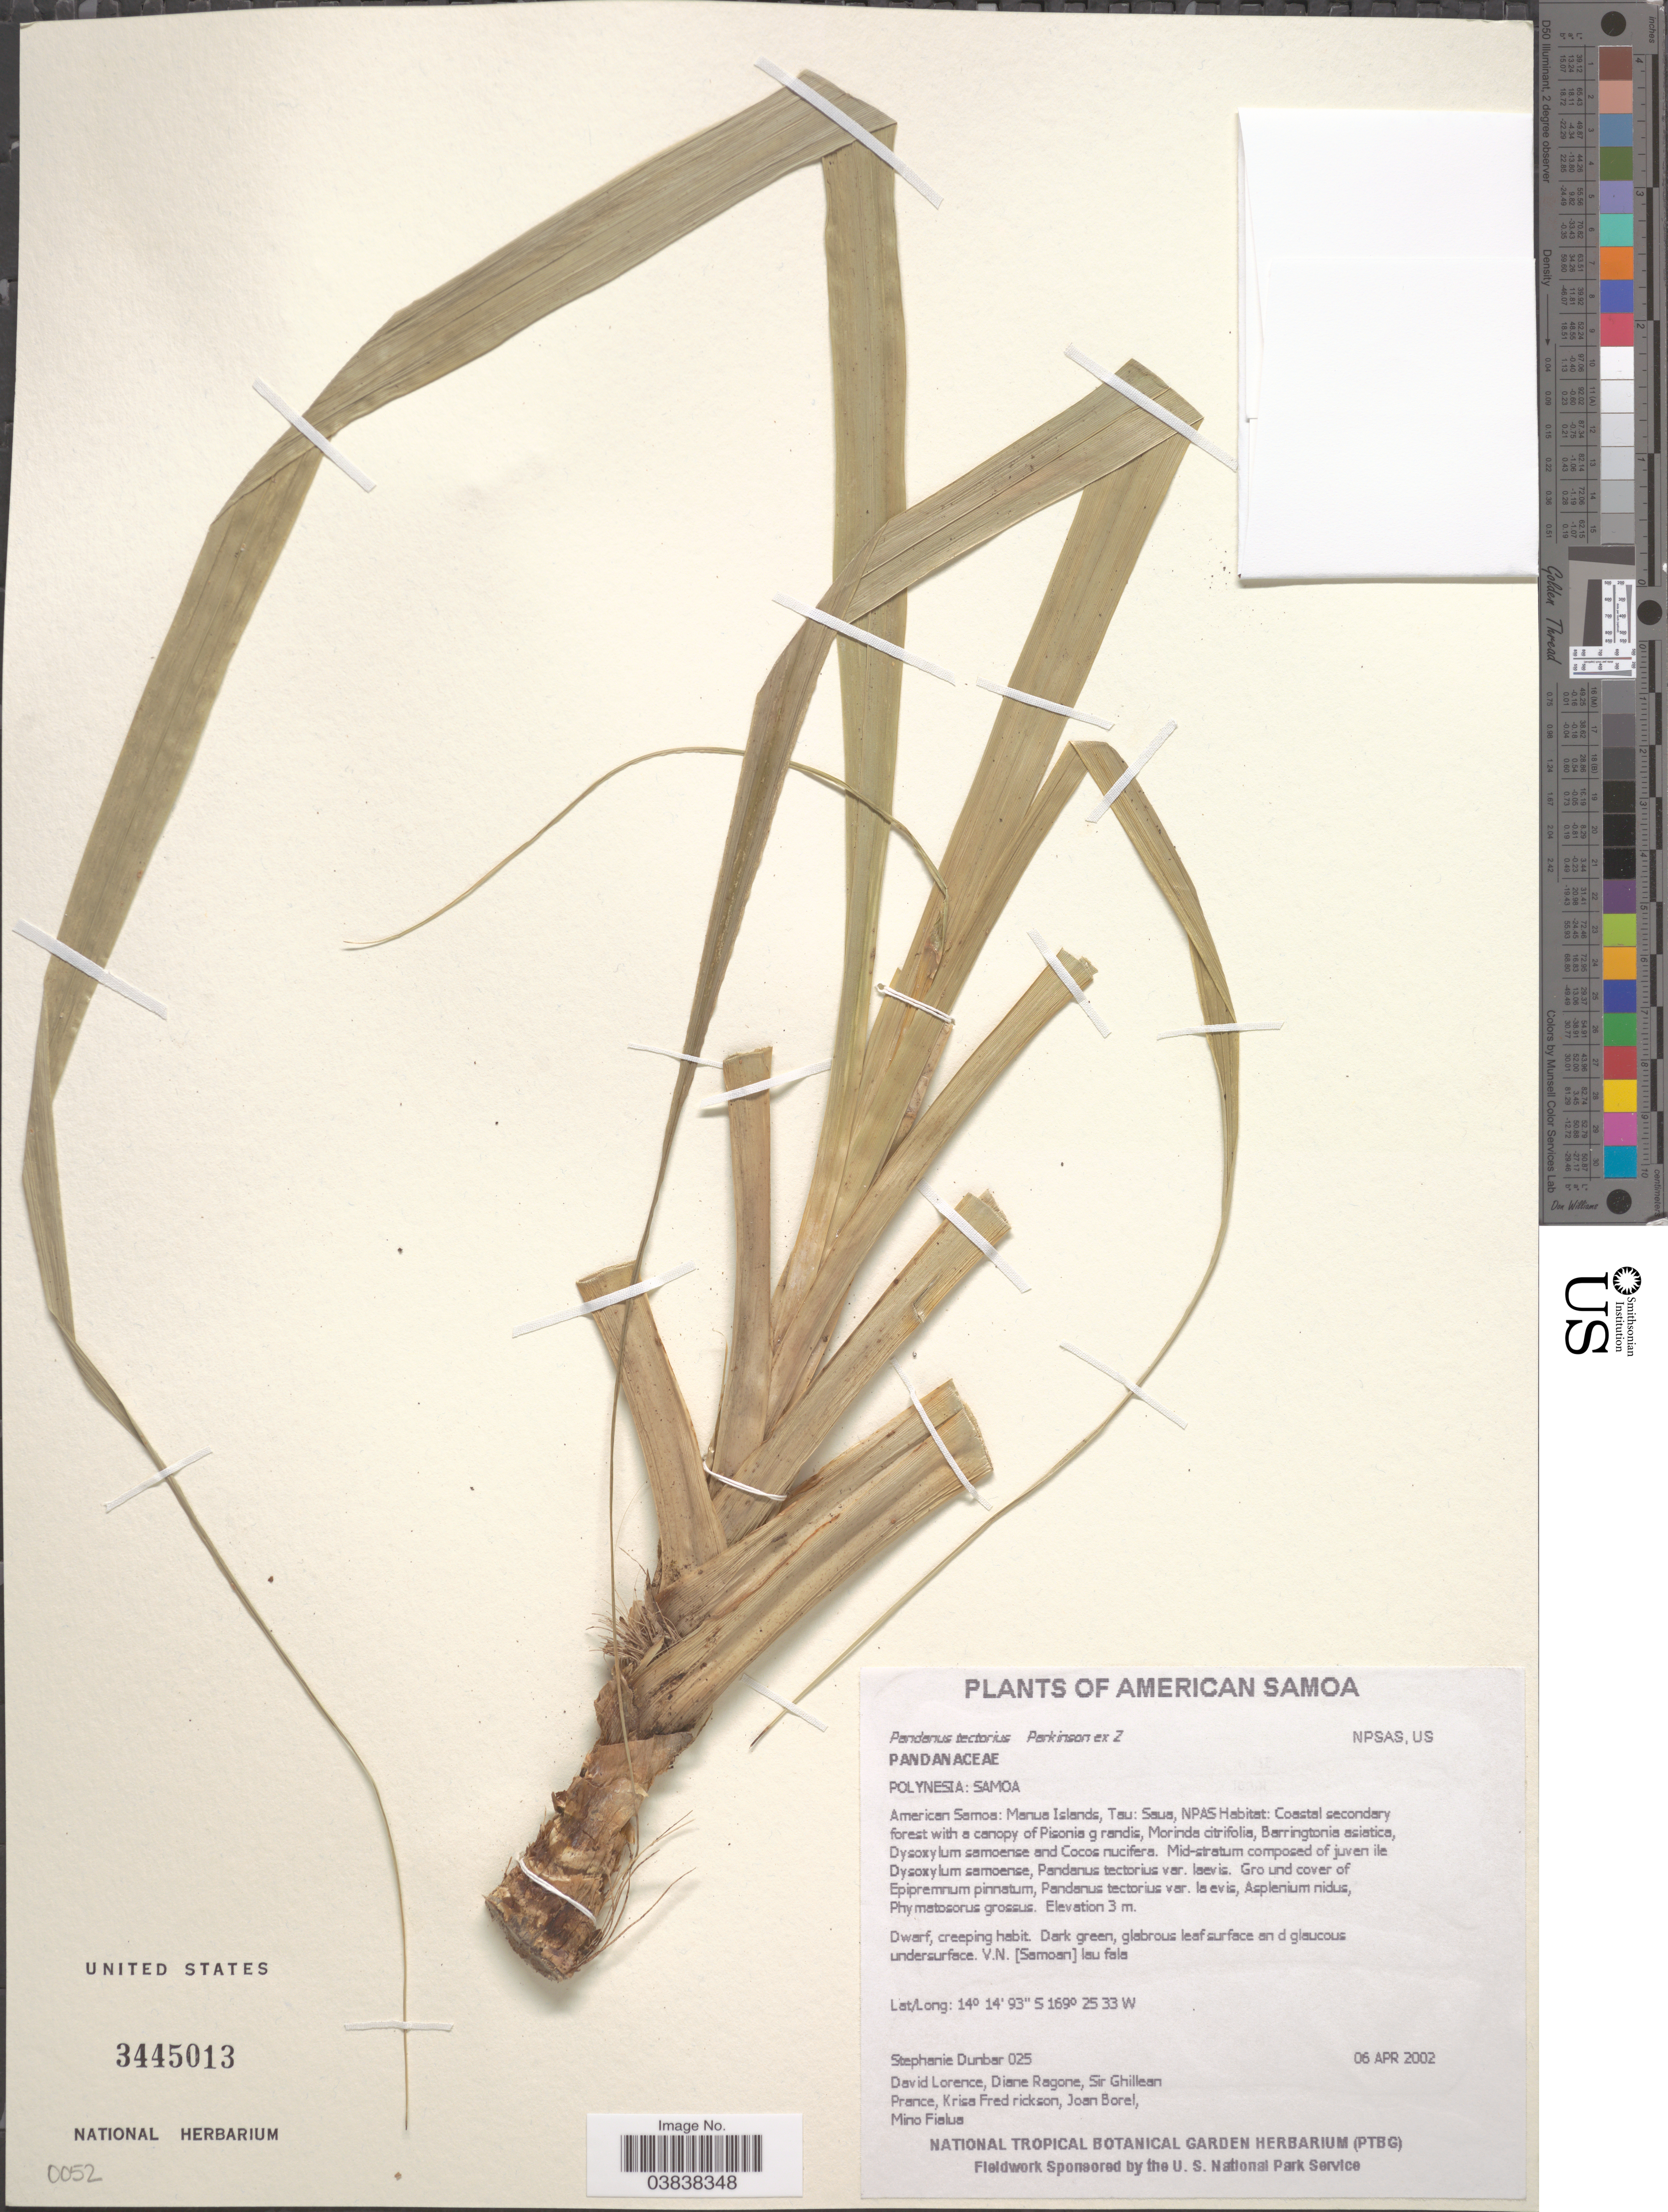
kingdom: Plantae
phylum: Tracheophyta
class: Liliopsida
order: Pandanales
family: Pandanaceae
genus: Pandanus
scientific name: Pandanus tectorius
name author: Parkinson ex DuRoi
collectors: -. Dunbar, D. Lorence, D. Ragone, G. T. Prance & et al.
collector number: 025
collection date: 2002-04-06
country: American Samoa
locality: Polynesia: Samoa. Manua Islands, Tau: Saua, NPAS.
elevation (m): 3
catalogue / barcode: US 3445013